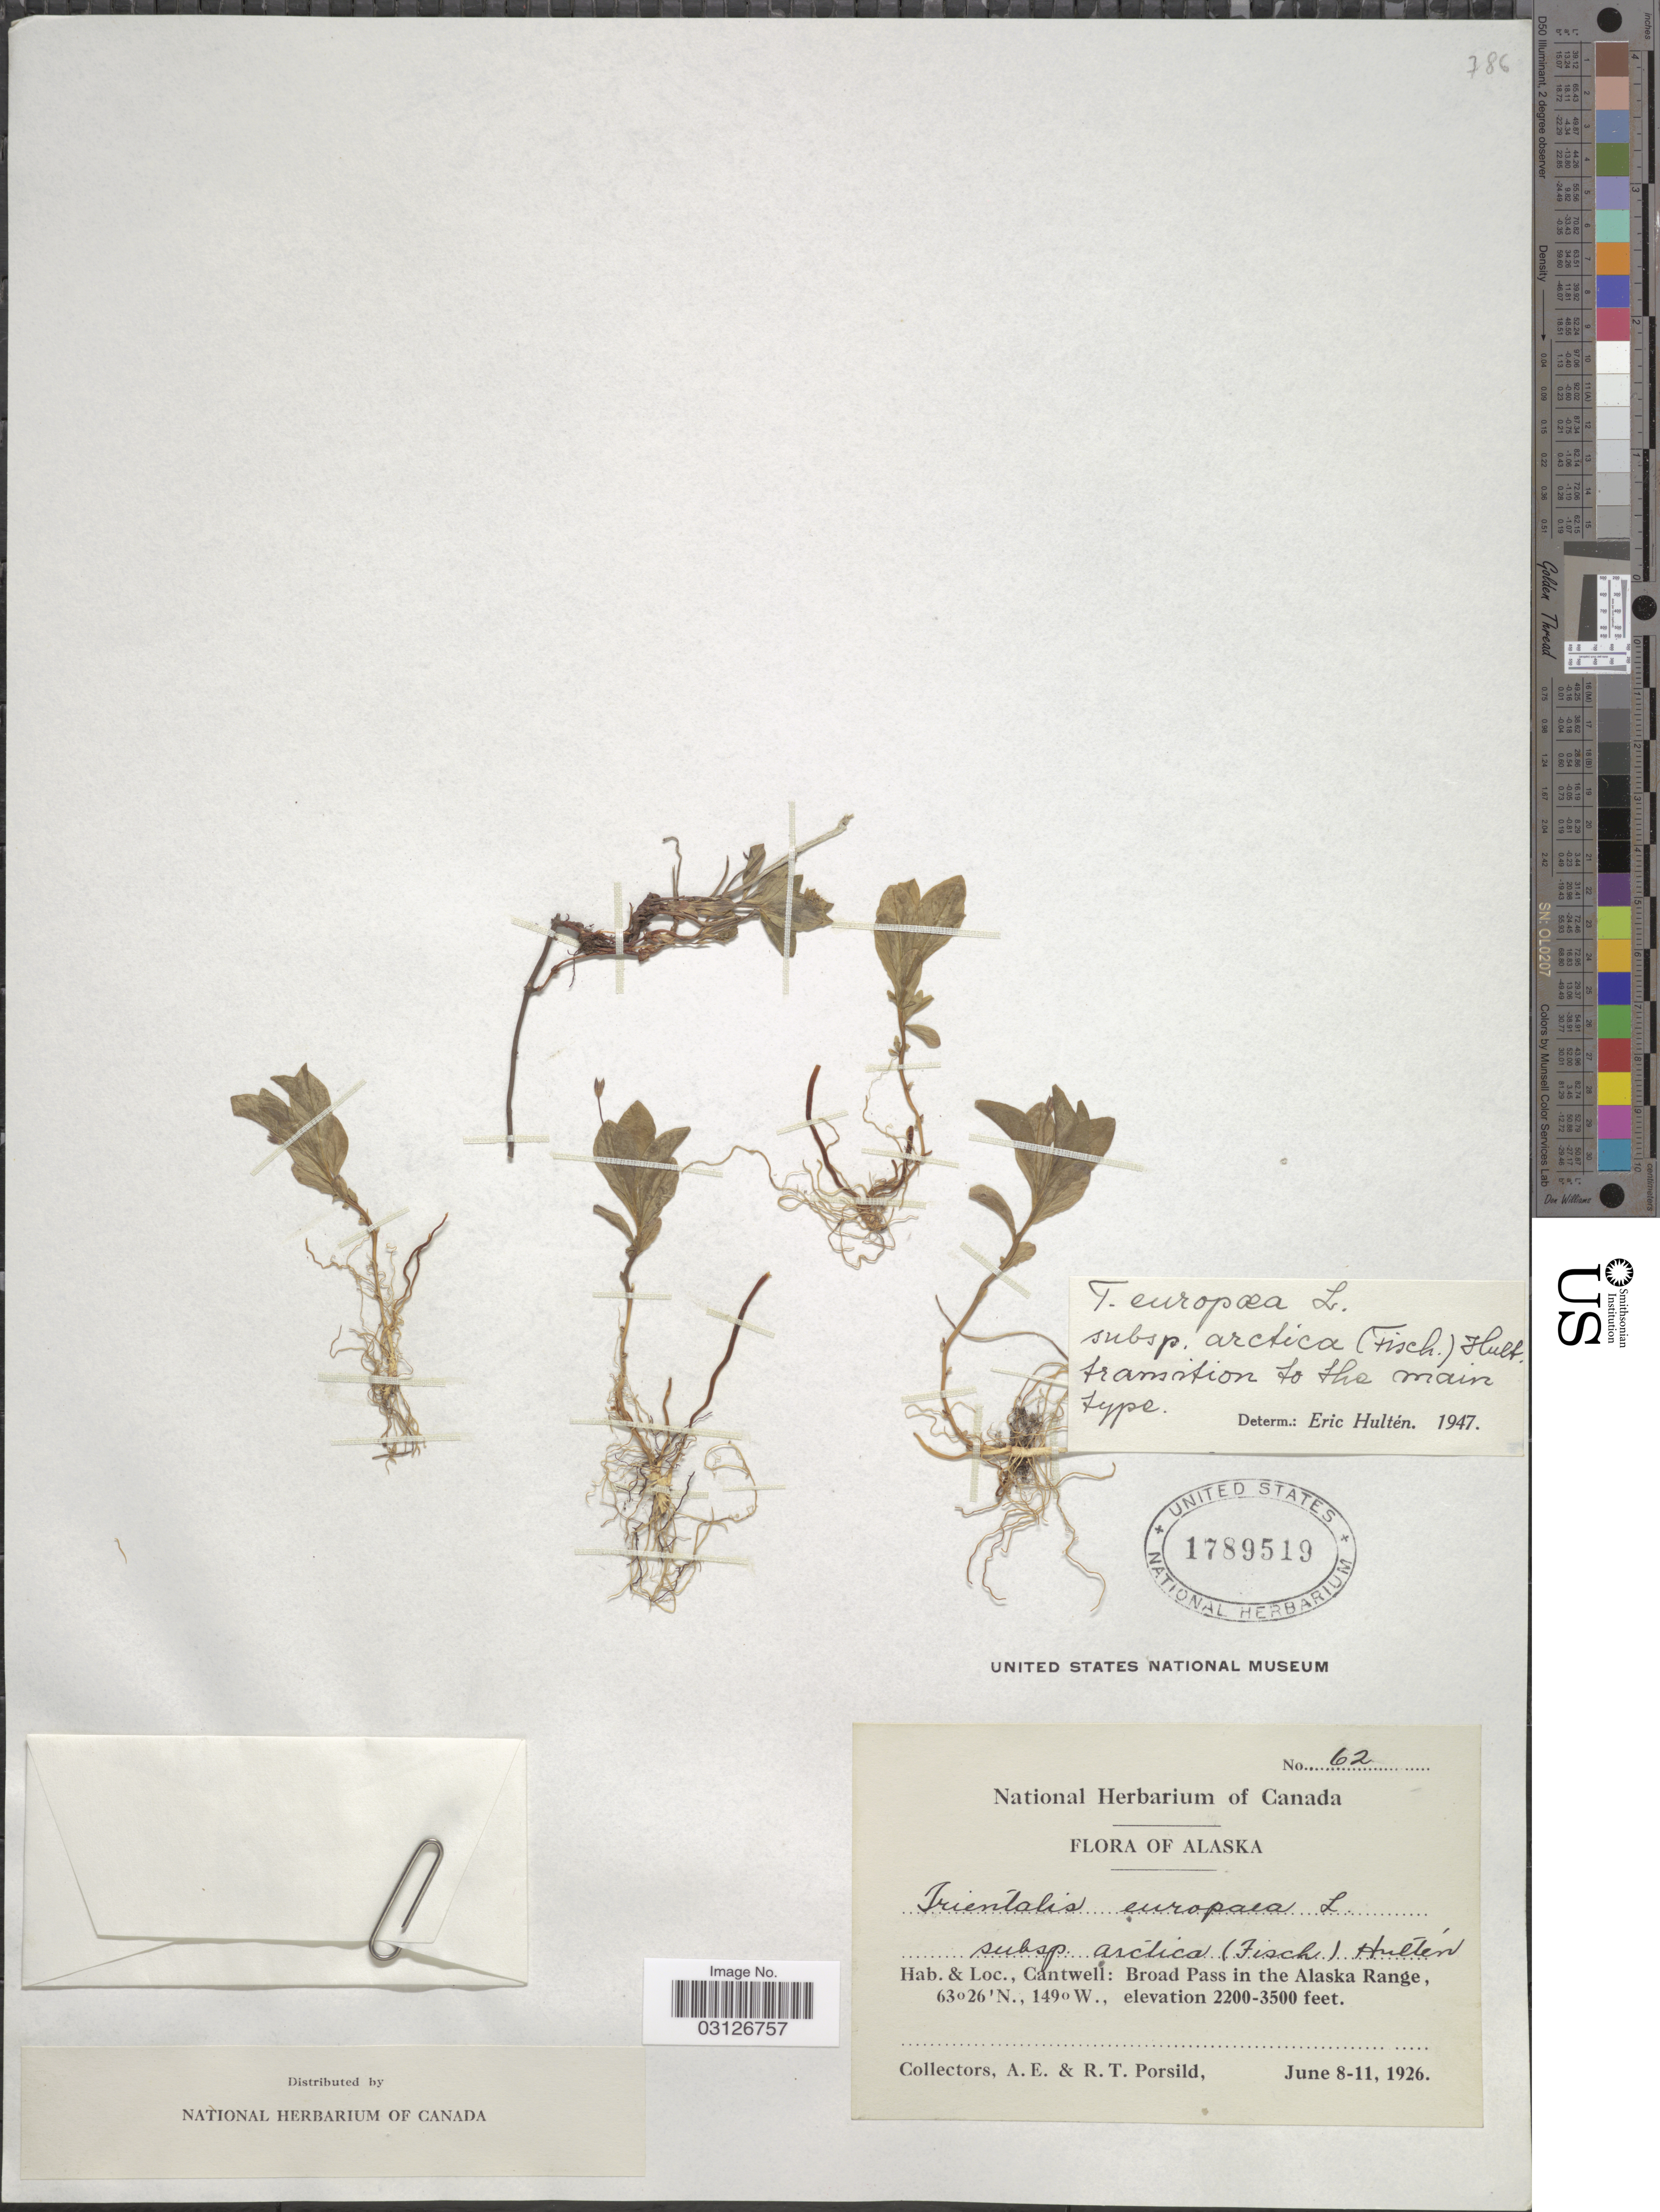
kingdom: Plantae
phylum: Tracheophyta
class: Magnoliopsida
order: Ericales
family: Primulaceae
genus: Trientalis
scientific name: Trientalis europaea subsp. arctica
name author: (Fisch. ex Hook.) Hultén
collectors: A. E. Porsild & R. T. Porsild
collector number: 62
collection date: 1926-06-08/1926-06-11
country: United States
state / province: Alaska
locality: Cantwell: Broad Pass in the Alaska Range.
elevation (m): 671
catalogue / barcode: US 1789519